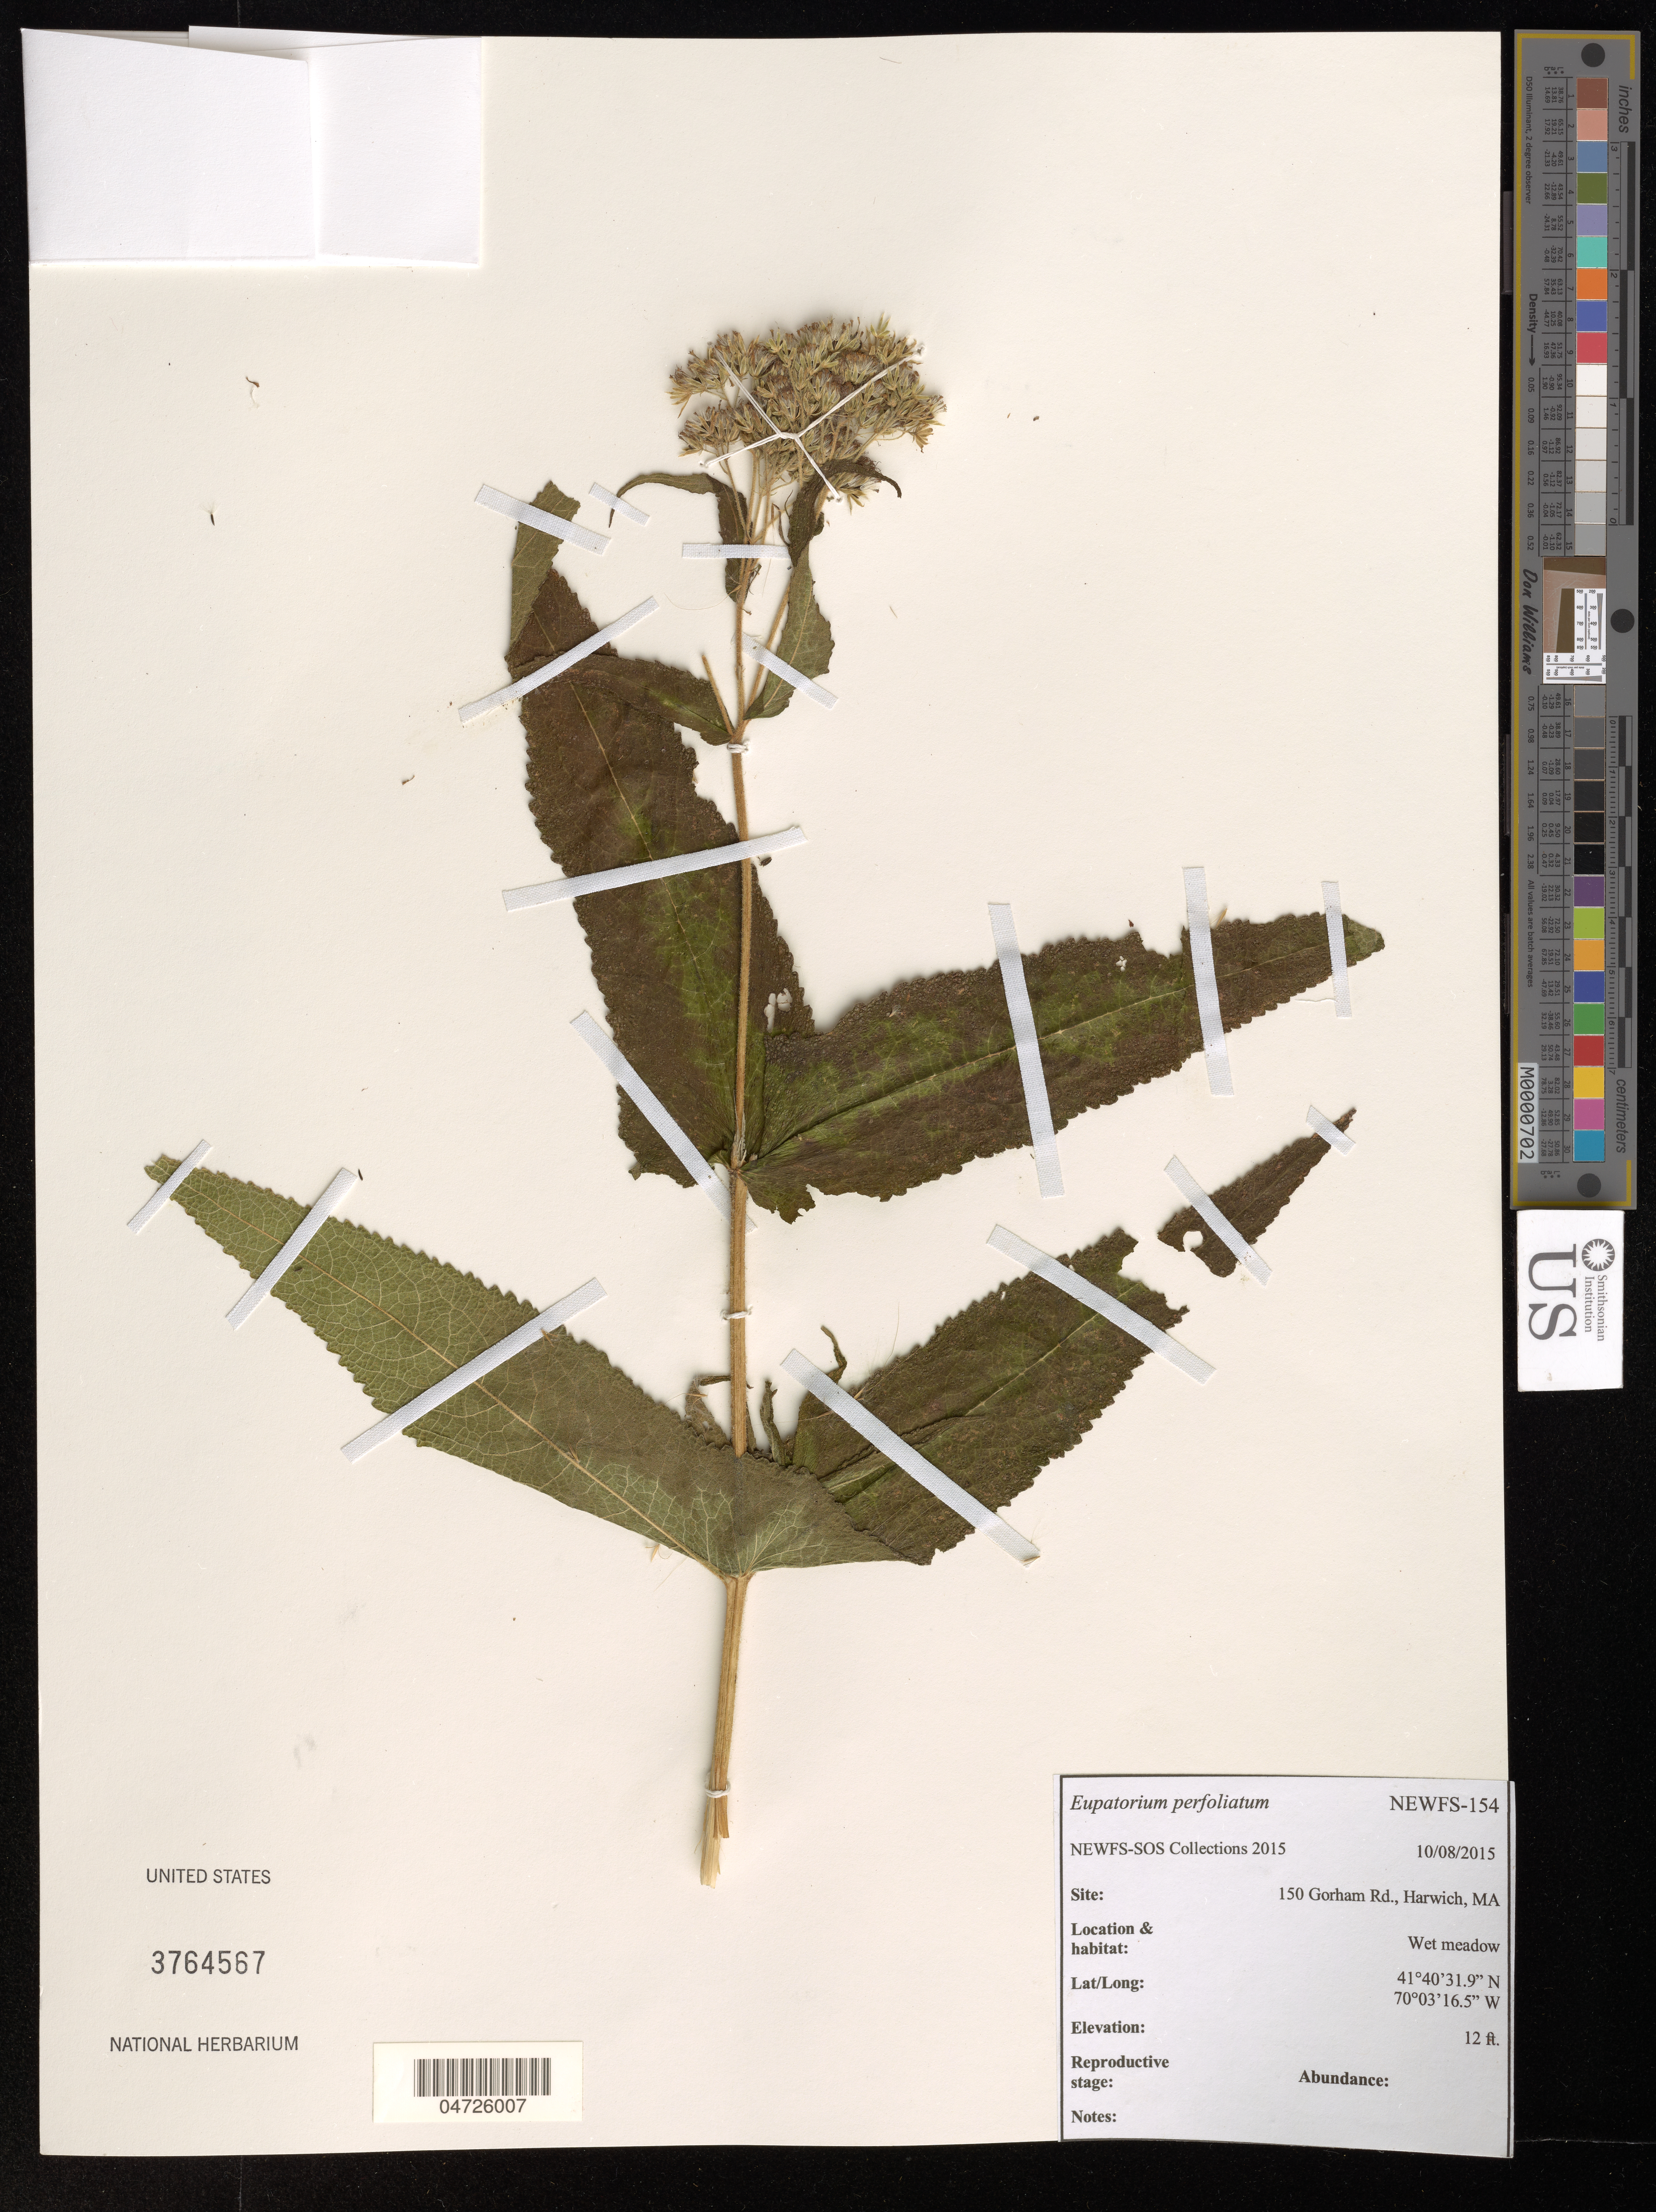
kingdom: Plantae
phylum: Tracheophyta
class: Magnoliopsida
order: Asterales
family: Asteraceae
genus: Eupatorium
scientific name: Eupatorium perfoliatum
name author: L.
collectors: NEWFS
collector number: NEWFS-154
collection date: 2015-10-08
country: United States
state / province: Massachusetts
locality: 150 Gorham Rd., Harwich.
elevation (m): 4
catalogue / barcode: US 3764567